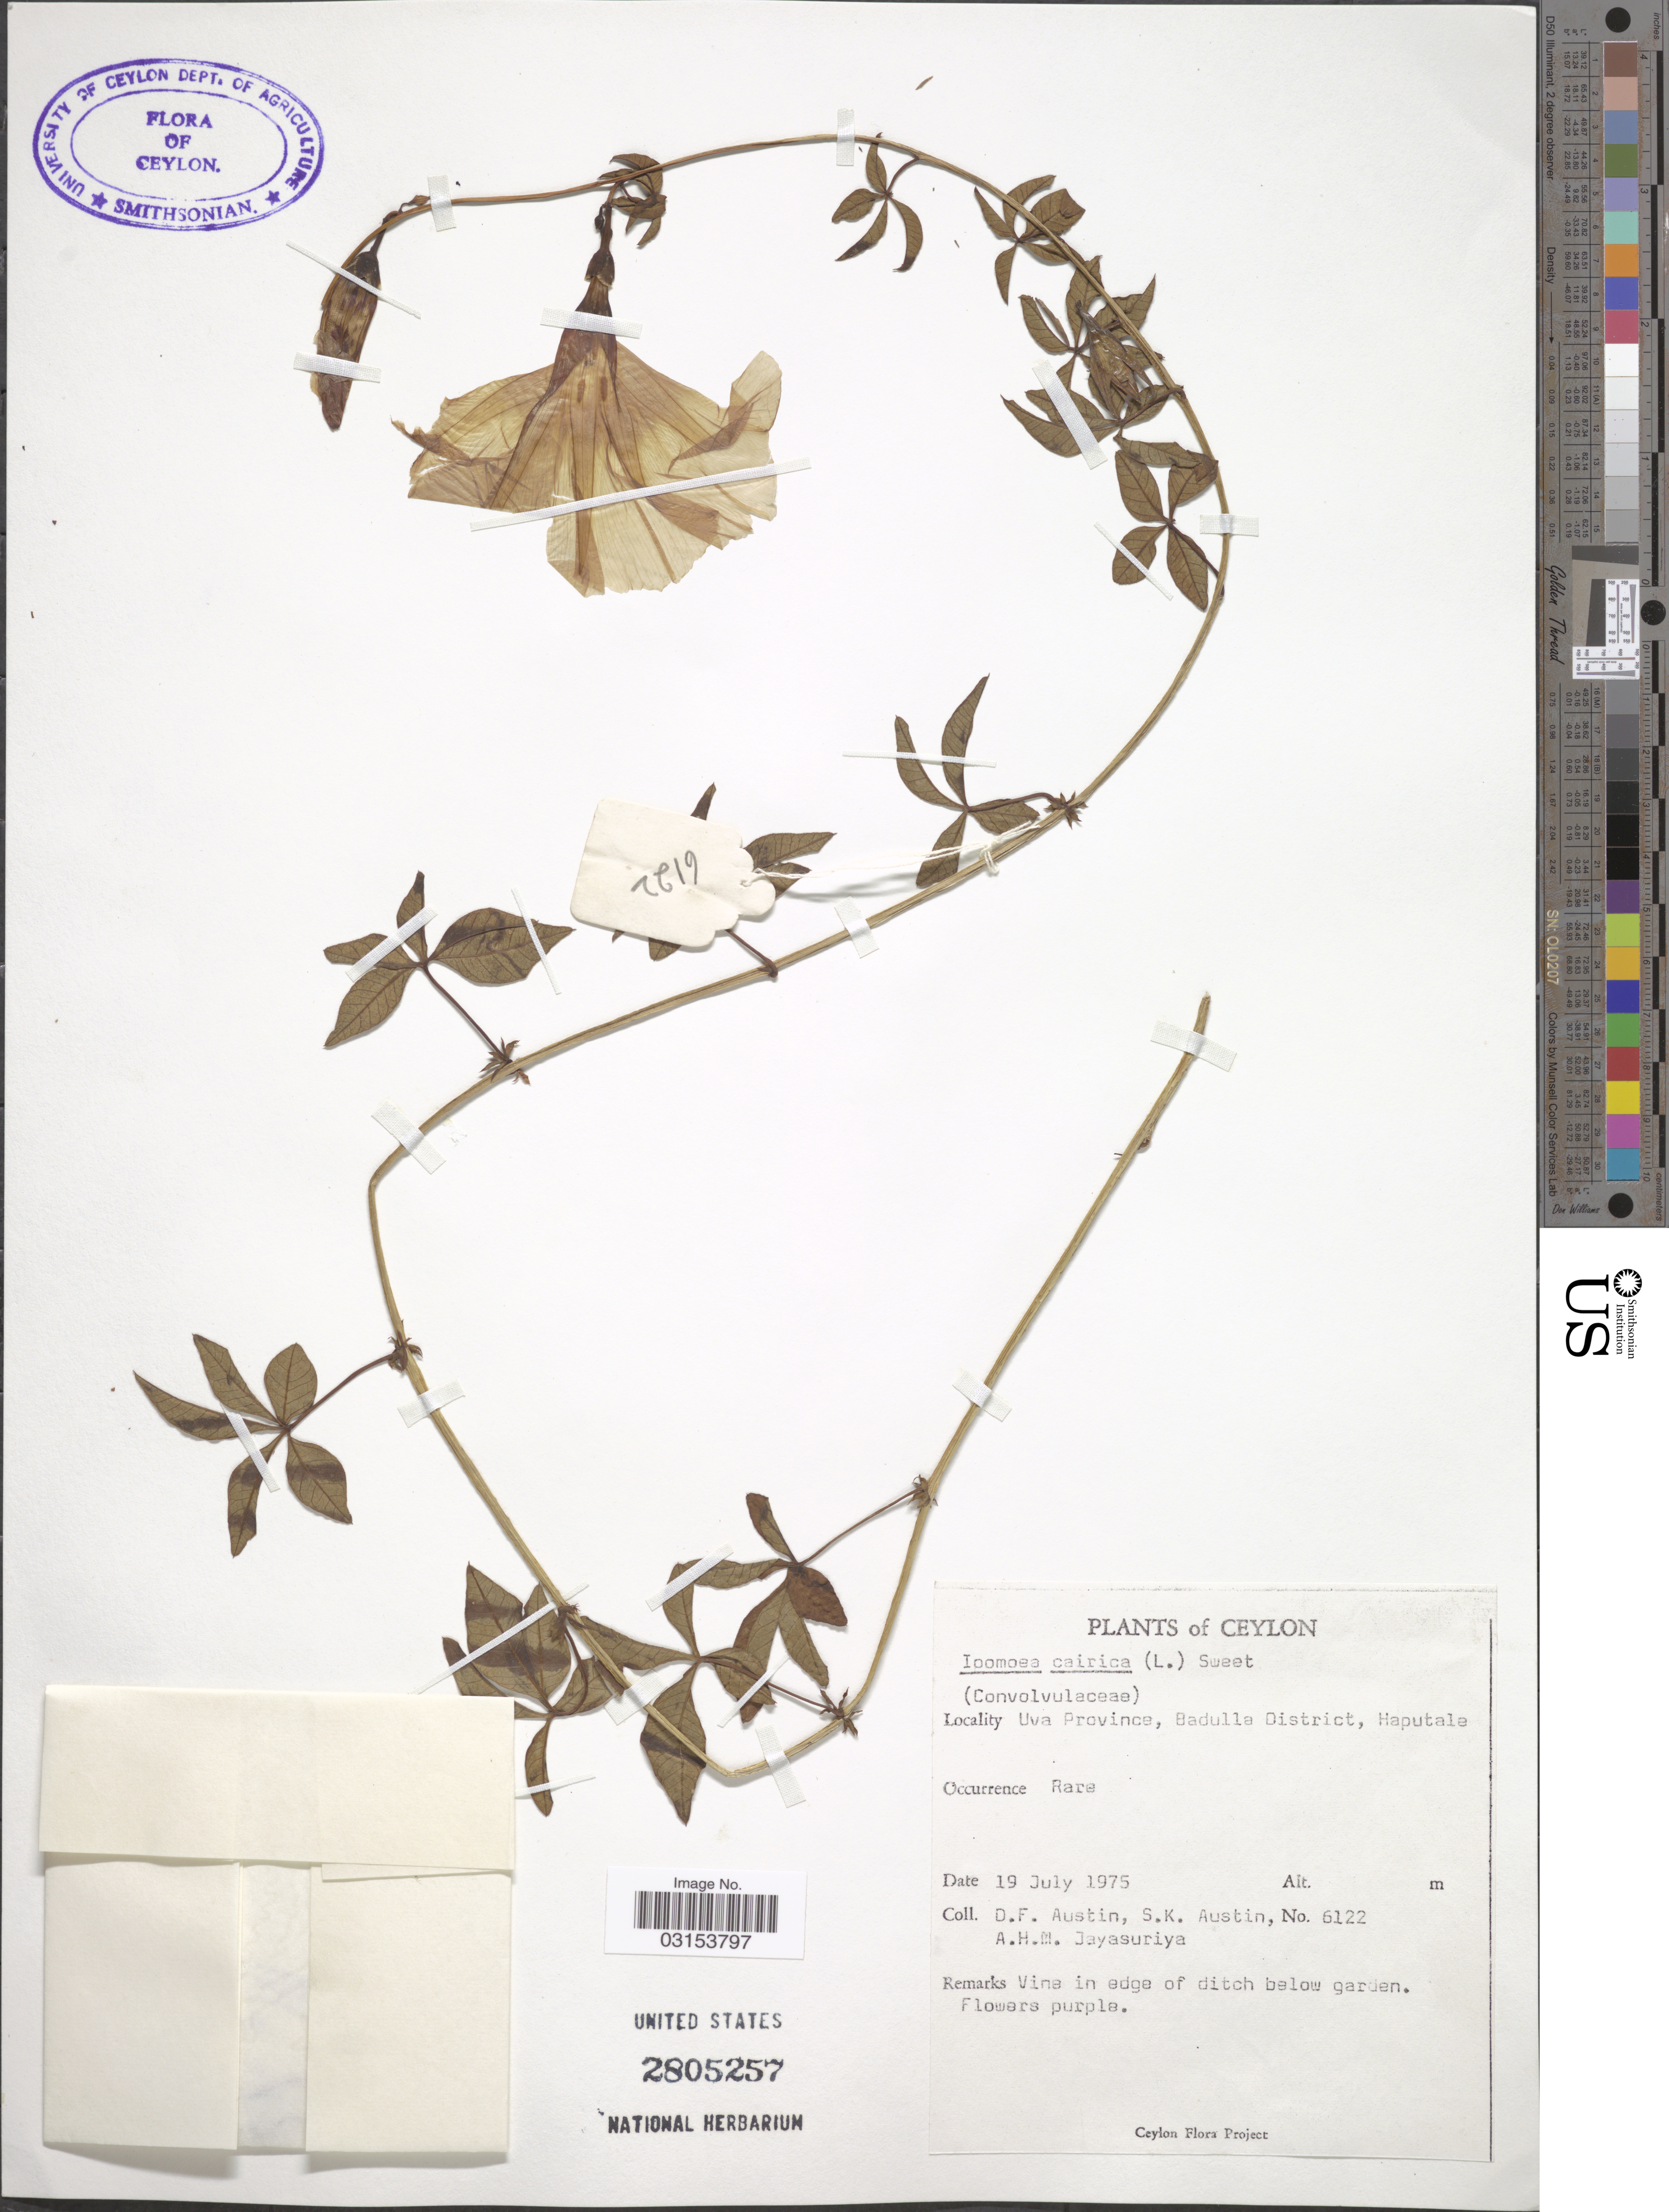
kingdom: Plantae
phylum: Tracheophyta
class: Magnoliopsida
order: Solanales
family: Convolvulaceae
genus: Ipomoea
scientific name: Ipomoea cairica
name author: (L.) Sweet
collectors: D. Austin, S. Austin & A. H. Jayasuriya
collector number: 6122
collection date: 1975-07-19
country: Sri Lanka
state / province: Uva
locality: Ceylon. Badulla District, Haputale.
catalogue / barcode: US 2805257